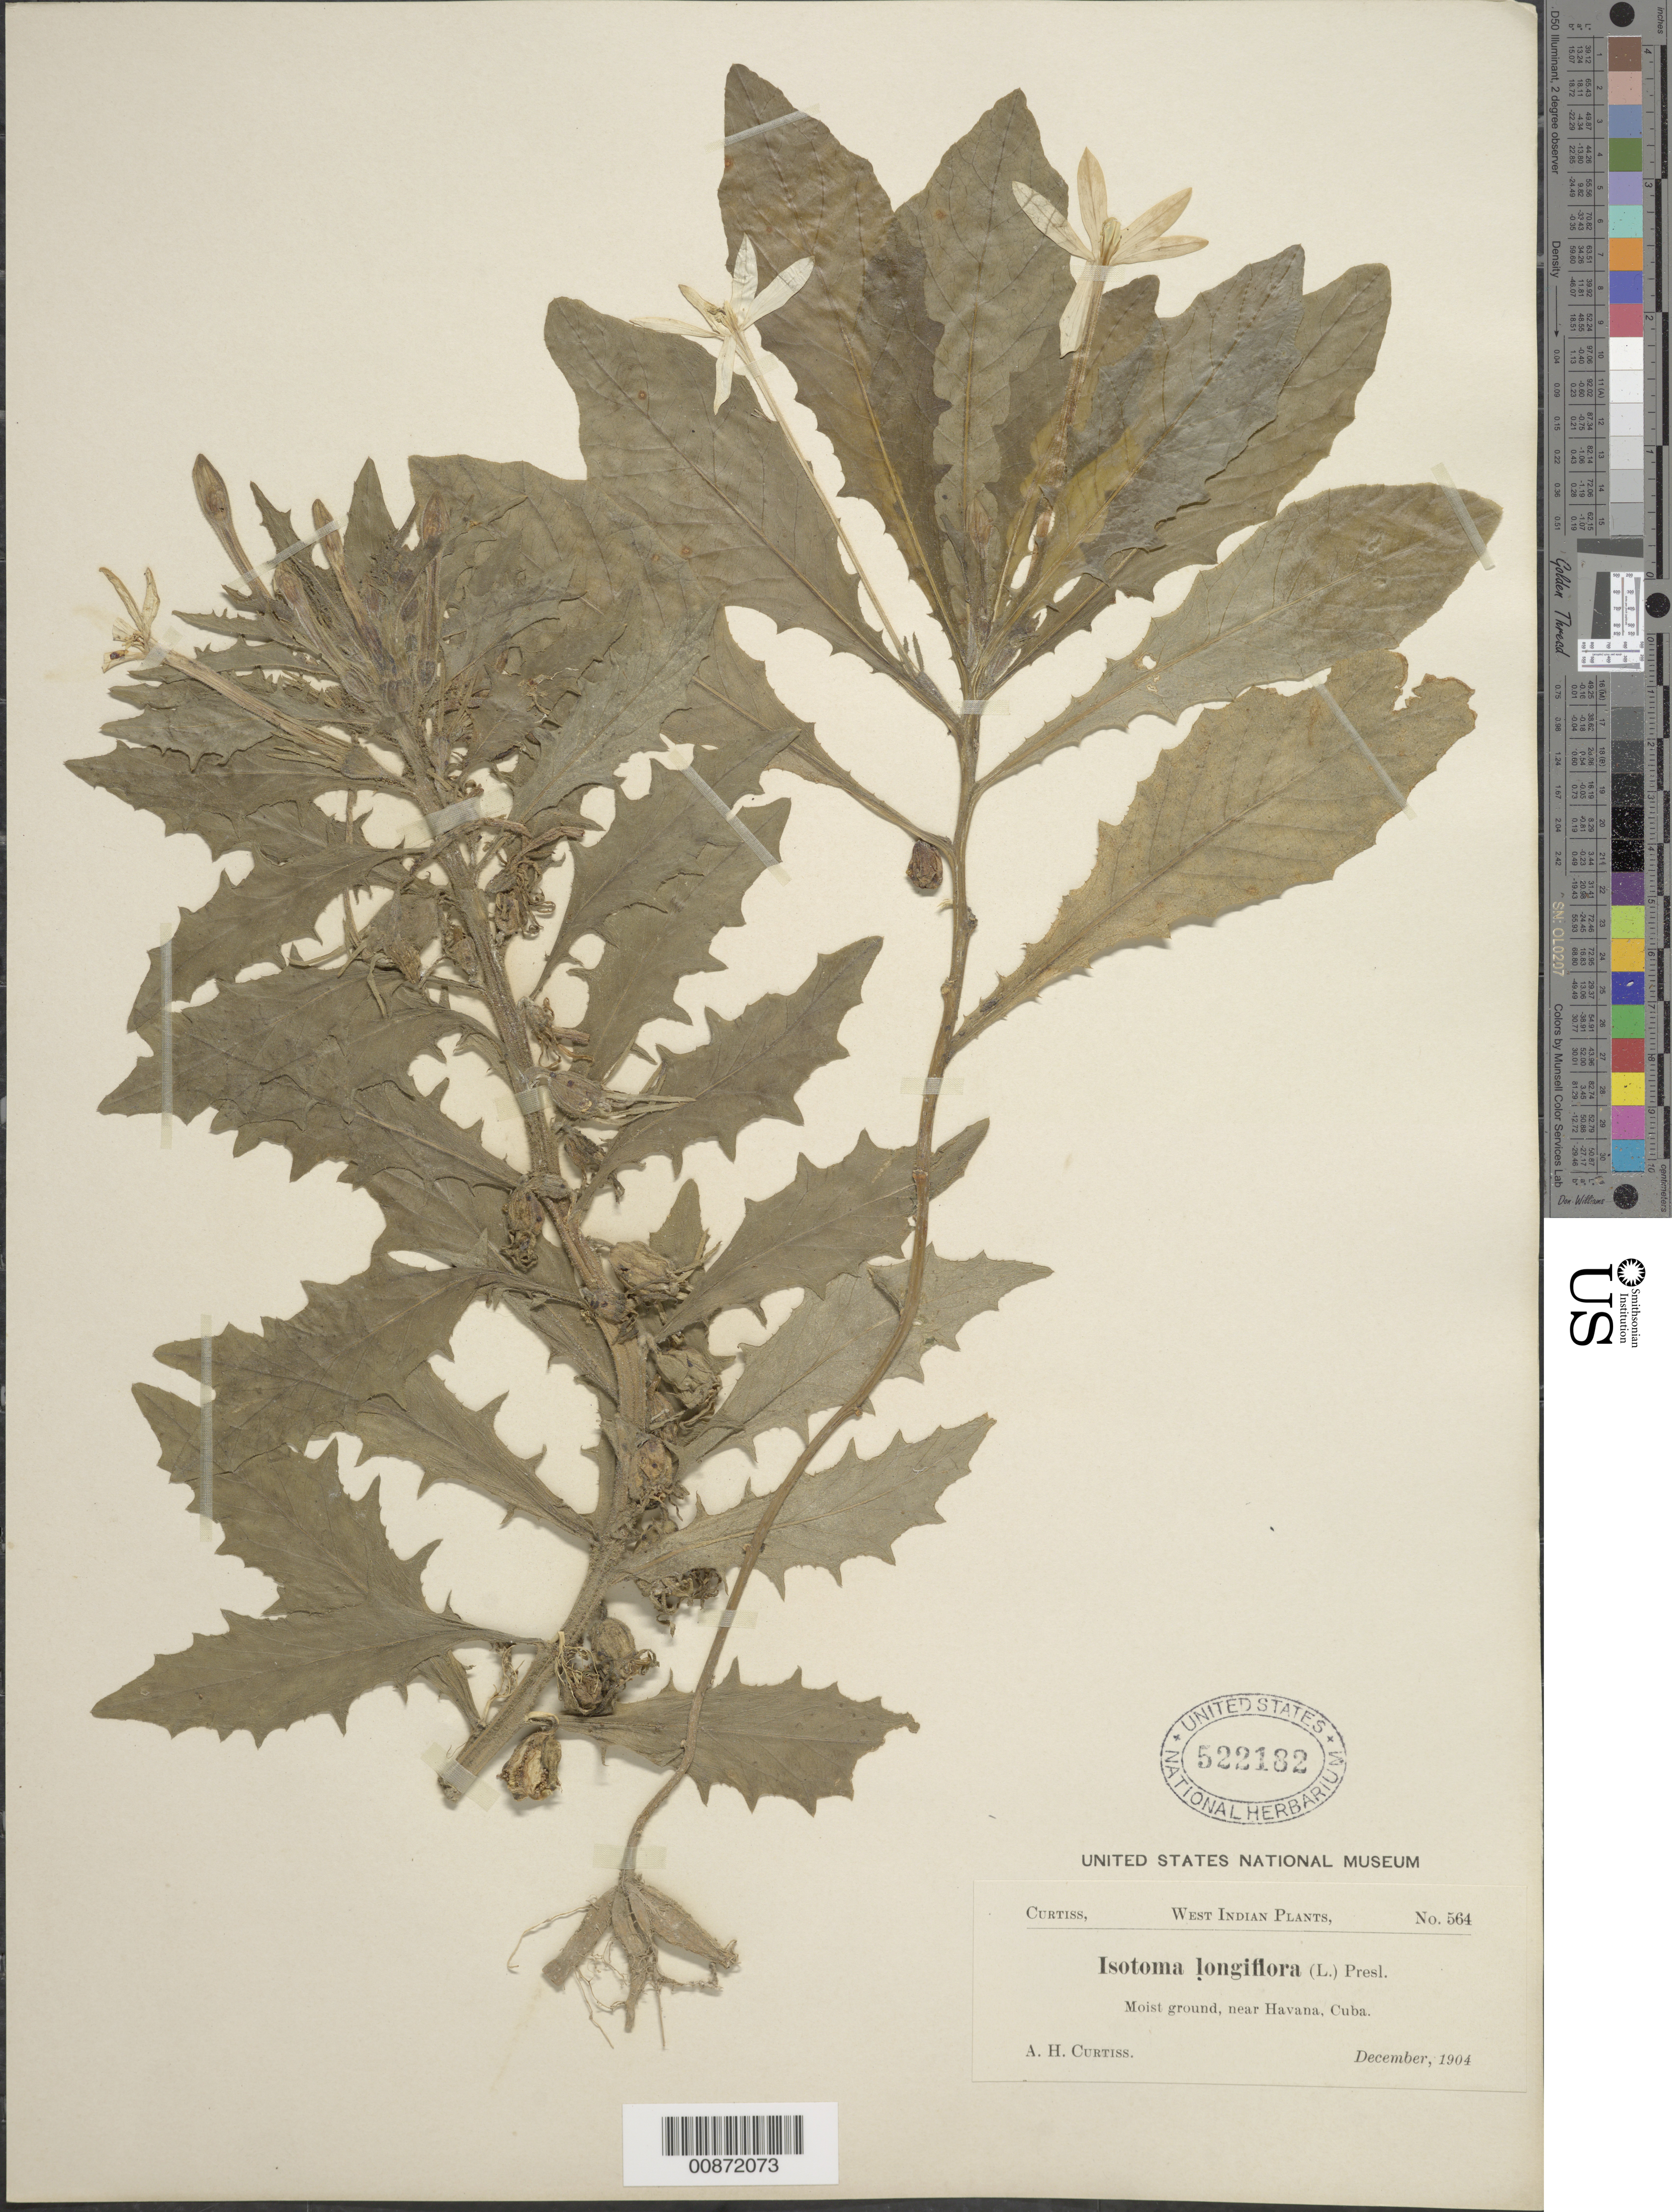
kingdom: Plantae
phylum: Tracheophyta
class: Magnoliopsida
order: Asterales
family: Campanulaceae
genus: Hippobroma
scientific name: Hippobroma longiflora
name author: (L.) G. Don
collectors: A. H. Curtiss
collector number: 564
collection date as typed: Dec 1904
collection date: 1904-12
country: Cuba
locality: Near Havana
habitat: Moist ground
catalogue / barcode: US 522182